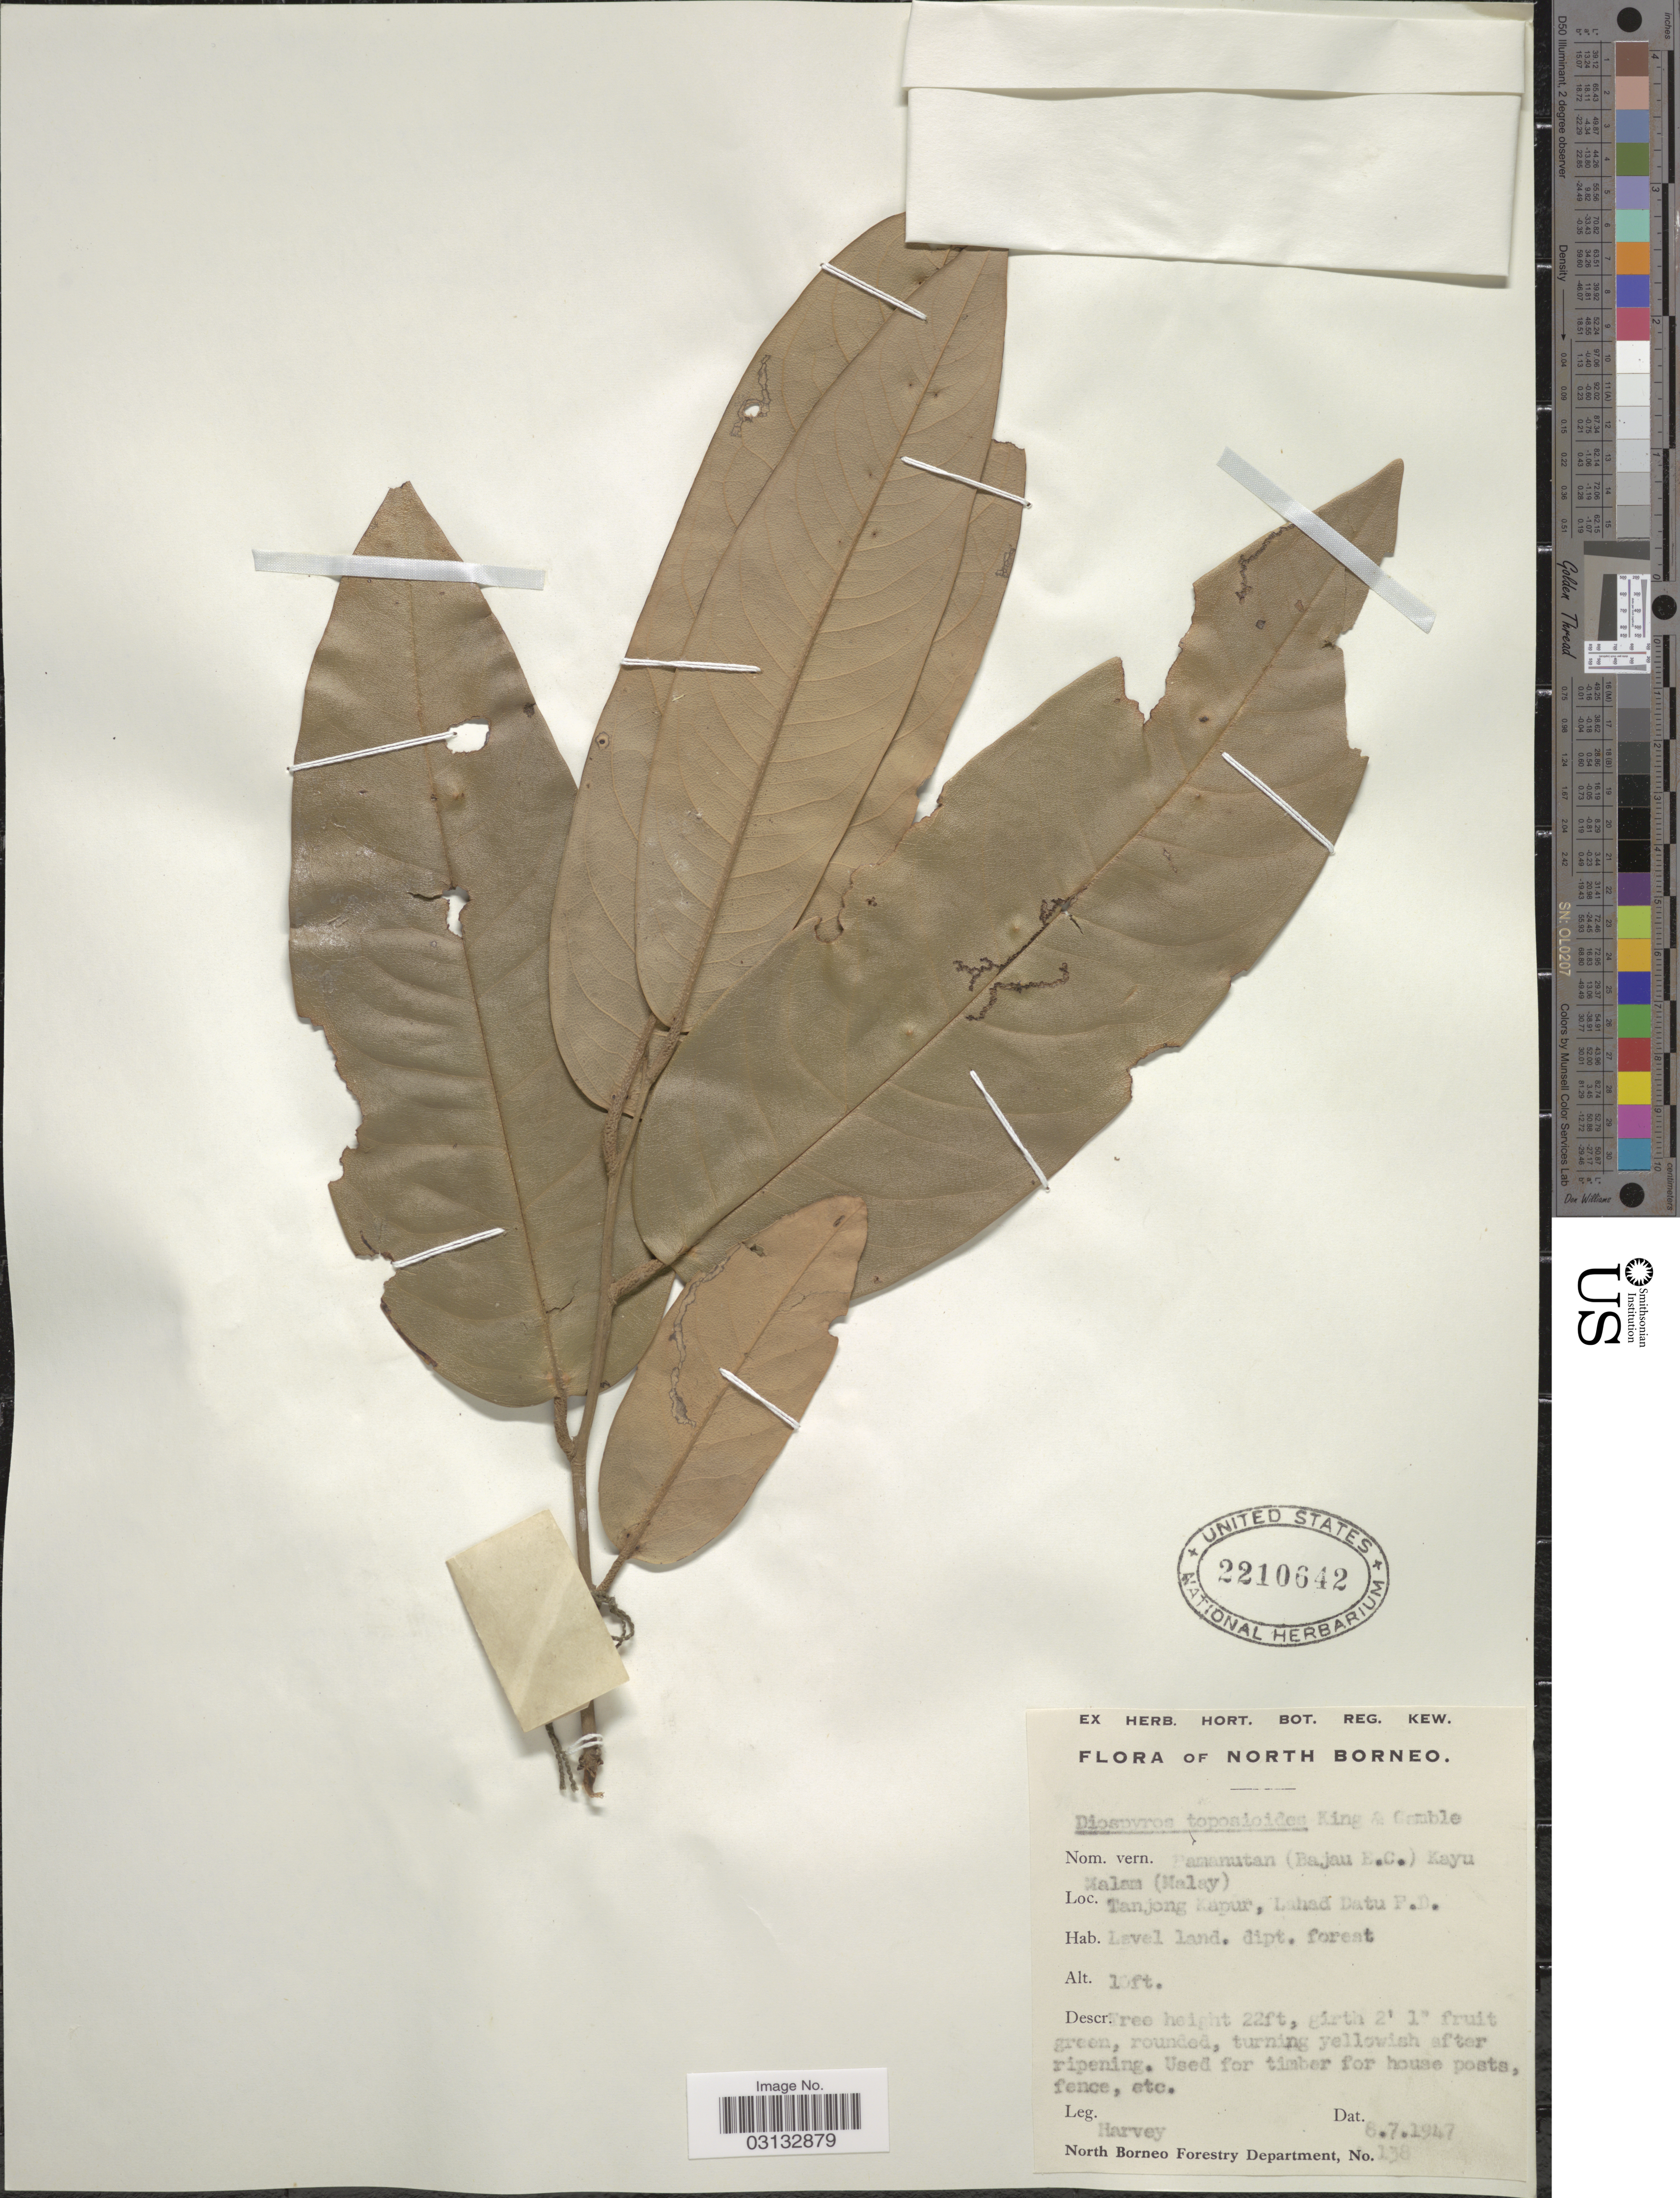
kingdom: Plantae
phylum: Tracheophyta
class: Magnoliopsida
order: Ericales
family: Ebenaceae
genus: Diospyros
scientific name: Diospyros toposioides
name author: King & Gamble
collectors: -. Harvey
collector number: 138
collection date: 1947-07-06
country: Malaysia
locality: North Borneo, Tanjong Kapur, Lahad Datu F.D.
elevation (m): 3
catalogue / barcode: US 2210642